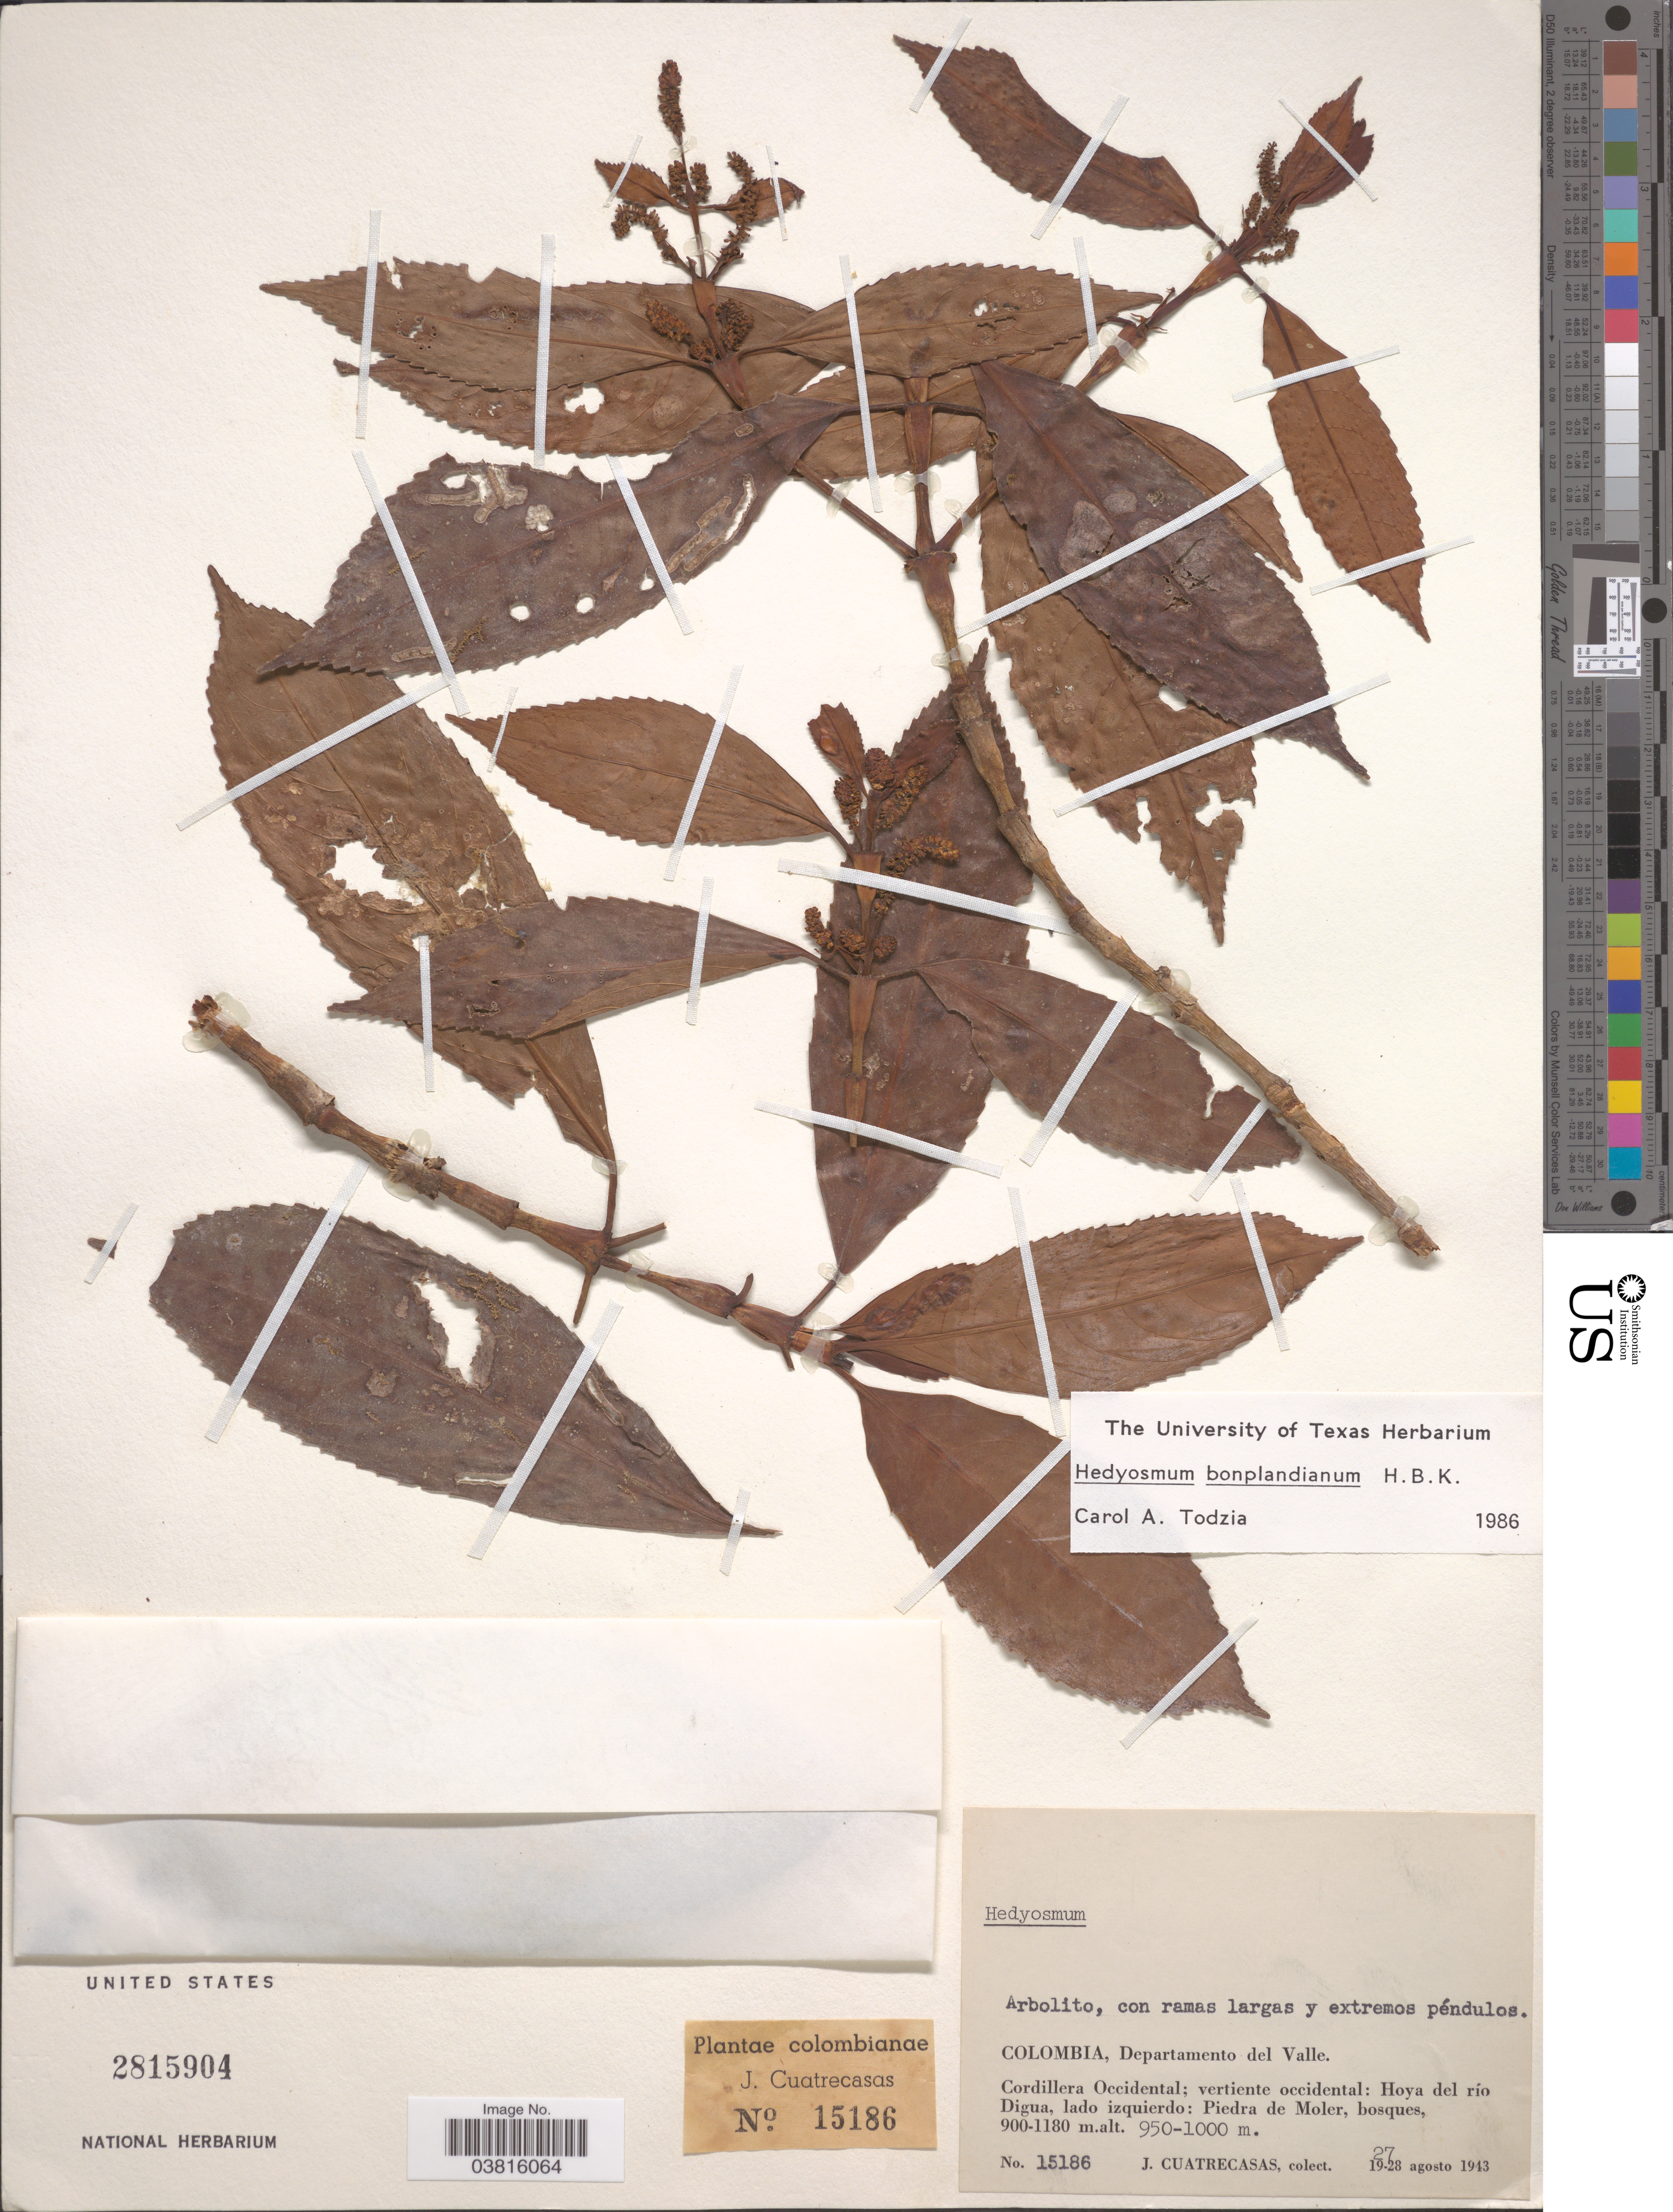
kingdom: Plantae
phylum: Tracheophyta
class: Magnoliopsida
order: Chloranthales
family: Chloranthaceae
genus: Hedyosmum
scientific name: Hedyosmum bonplandianum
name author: Kunth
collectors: J. Cuatrecasas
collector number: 15186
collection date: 1943-08-27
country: Colombia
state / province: Valle del Cauca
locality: Departamento del Valle. Cordillera Occidental; vertiente occidental: Hoya del río Digua, lazo izquierdo: Piedra de Moler.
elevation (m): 950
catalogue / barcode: US 2815904